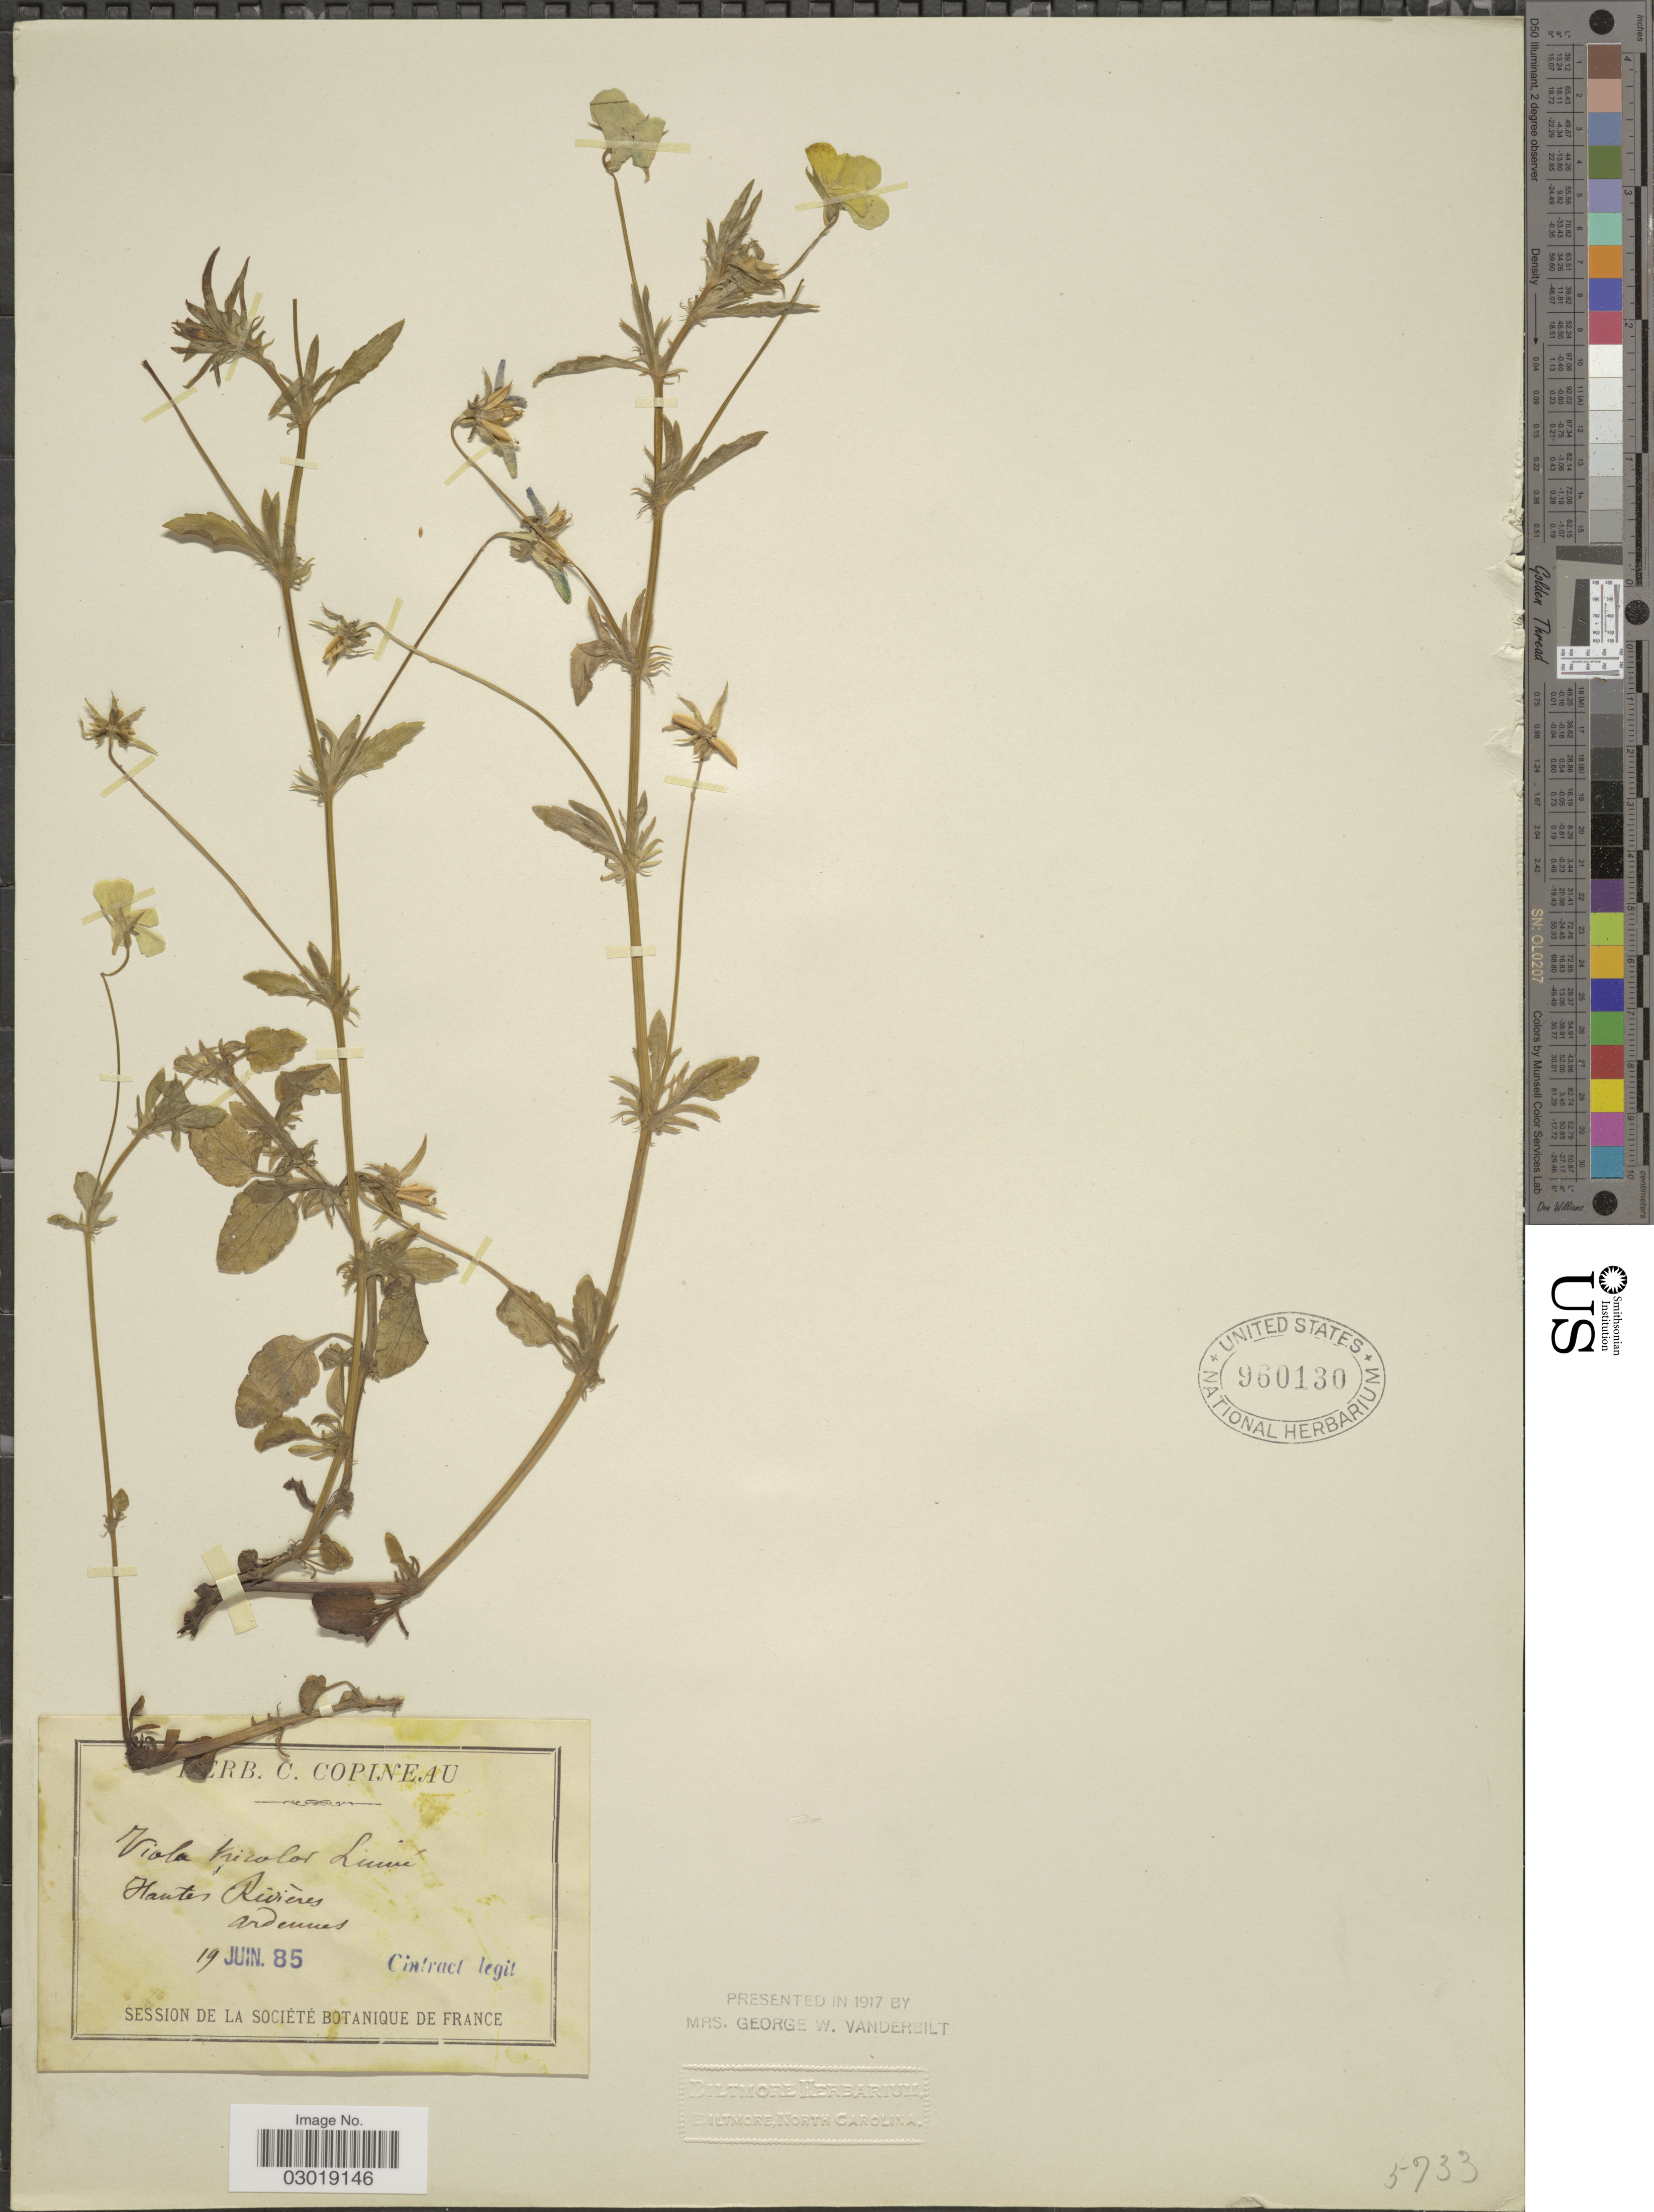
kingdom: Plantae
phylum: Tracheophyta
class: Magnoliopsida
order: Malpighiales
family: Violaceae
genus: Viola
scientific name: Viola tricolor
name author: L.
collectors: Cintract, --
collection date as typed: Transcribed d/m/y: 19/6/85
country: France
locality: Hautes Rivières ardenes.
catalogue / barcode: US 960130